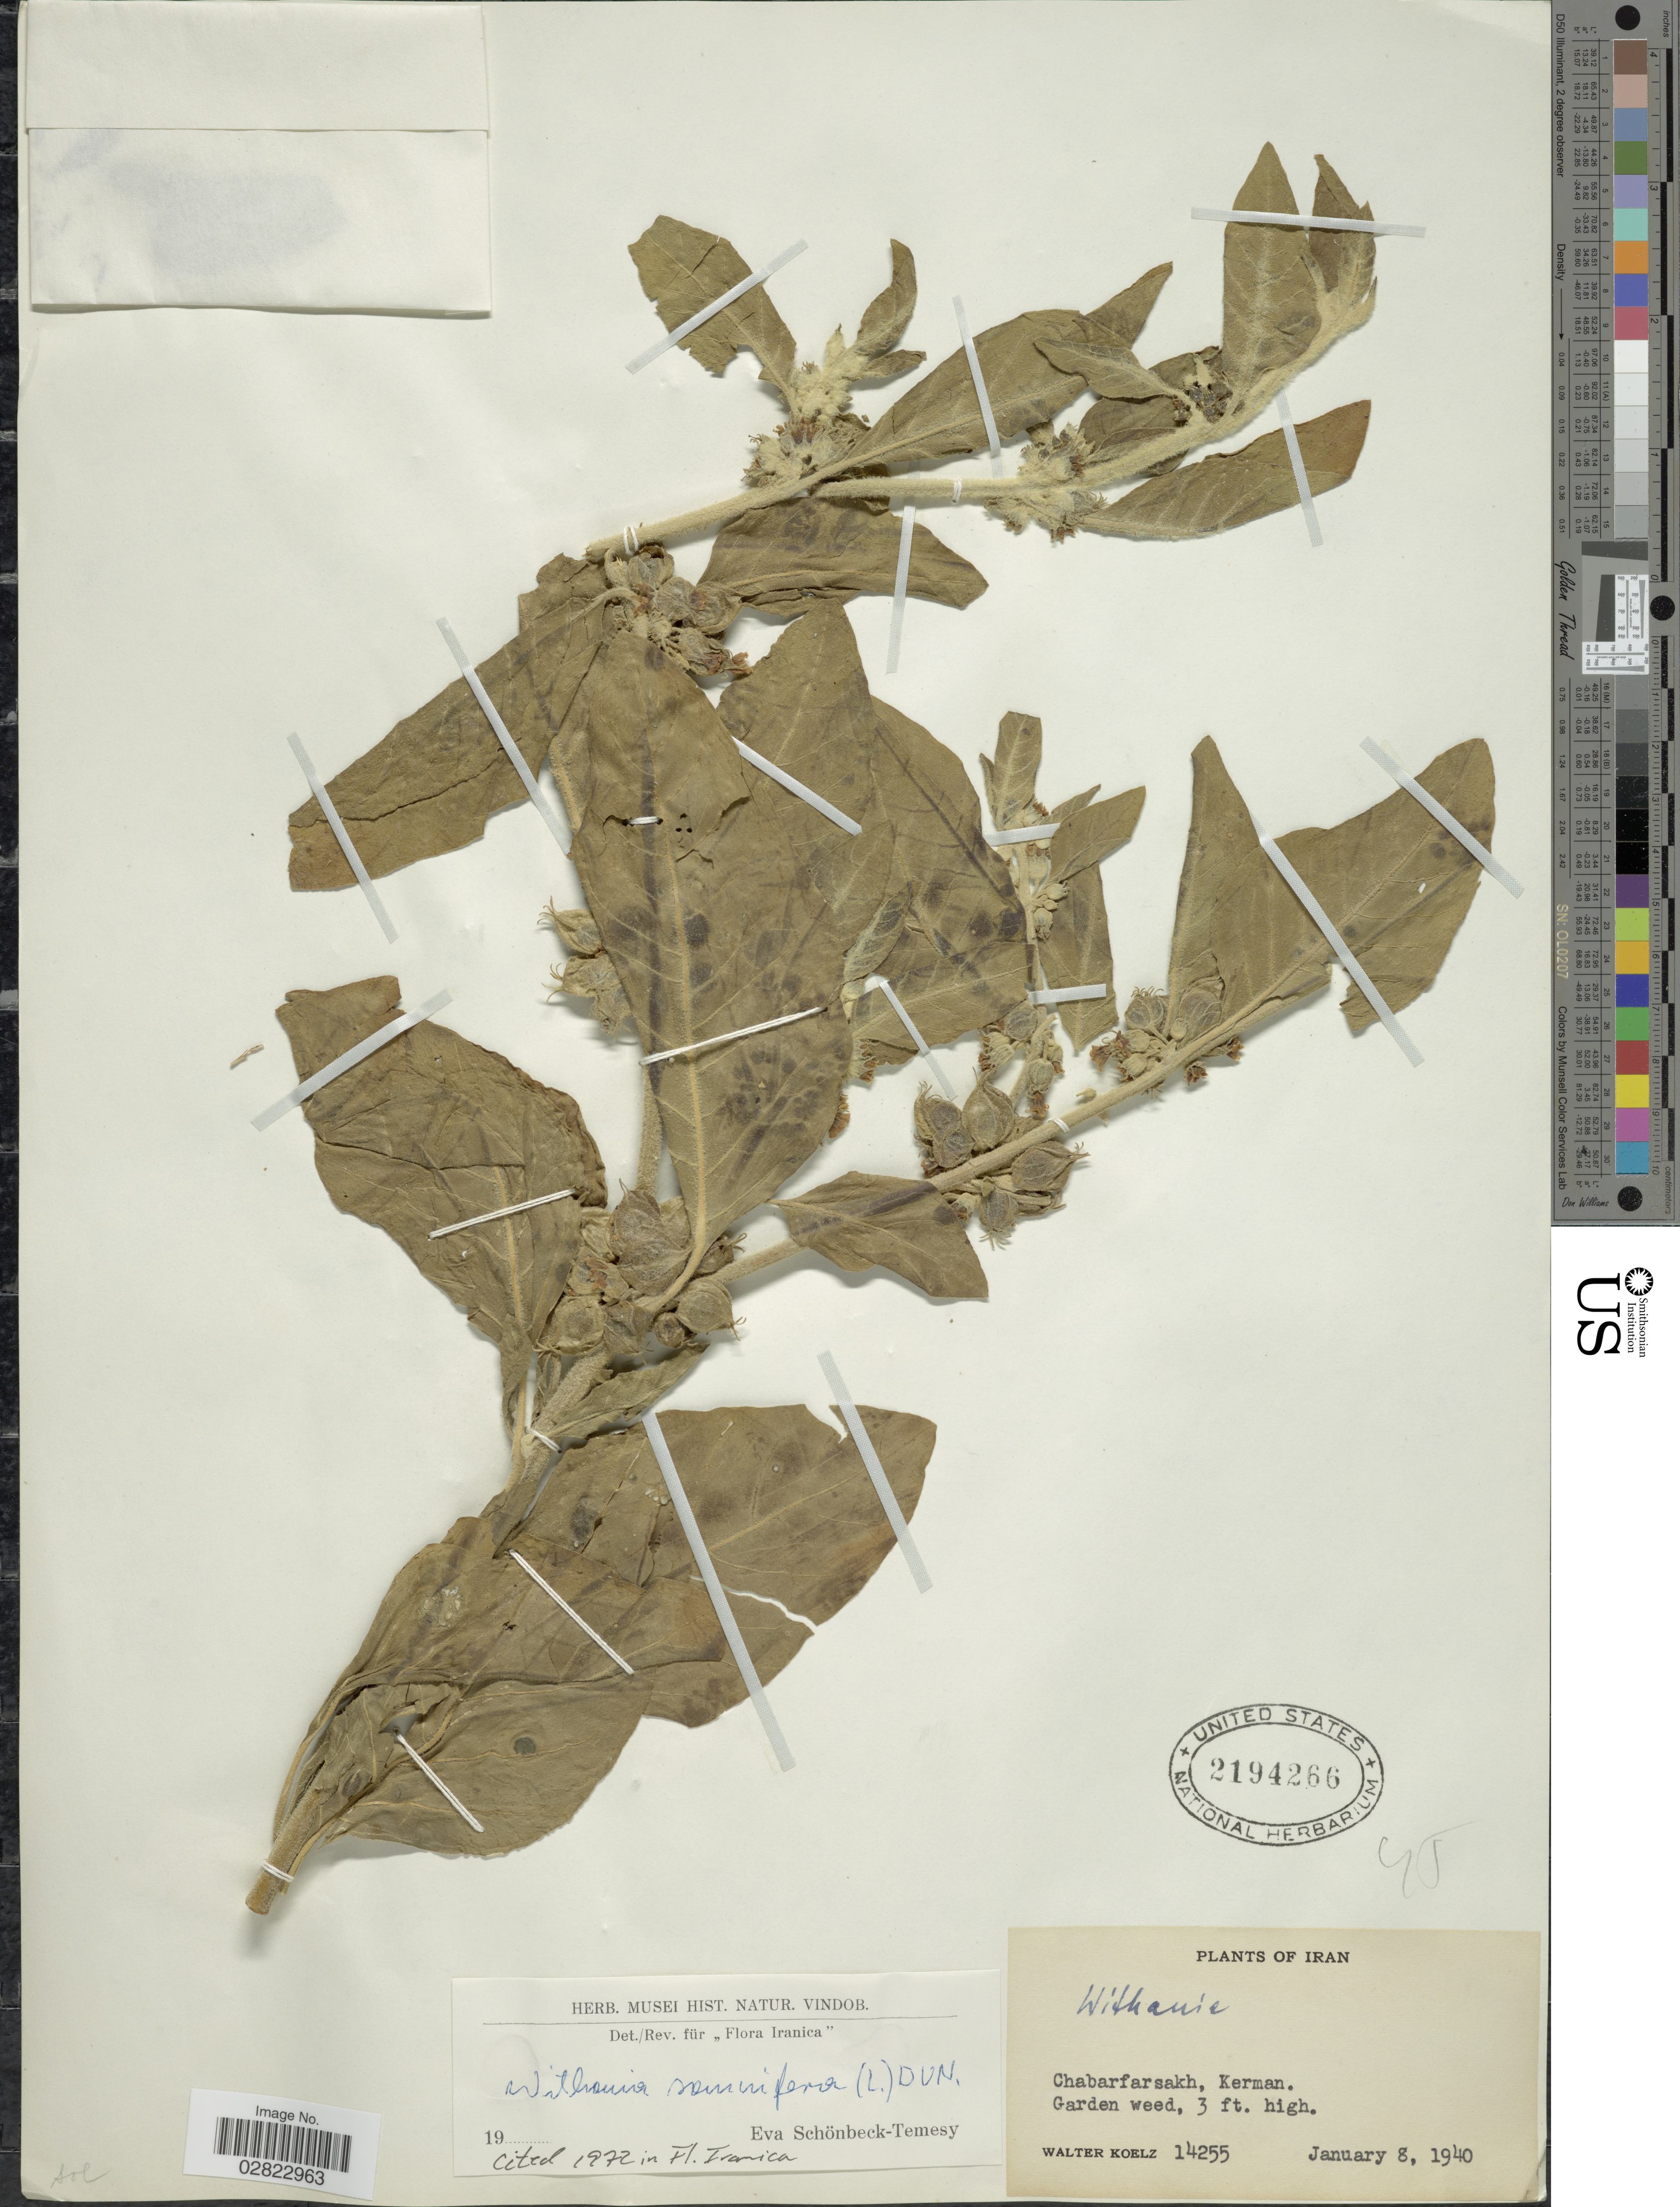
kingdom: Plantae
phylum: Tracheophyta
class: Magnoliopsida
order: Solanales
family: Solanaceae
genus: Withania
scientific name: Withania somnifera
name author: (L.) Dunal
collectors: W. N. Koelz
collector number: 14255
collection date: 1940-01-08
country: Iran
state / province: Kerman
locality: Chabarfarsakh.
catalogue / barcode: US 2194266